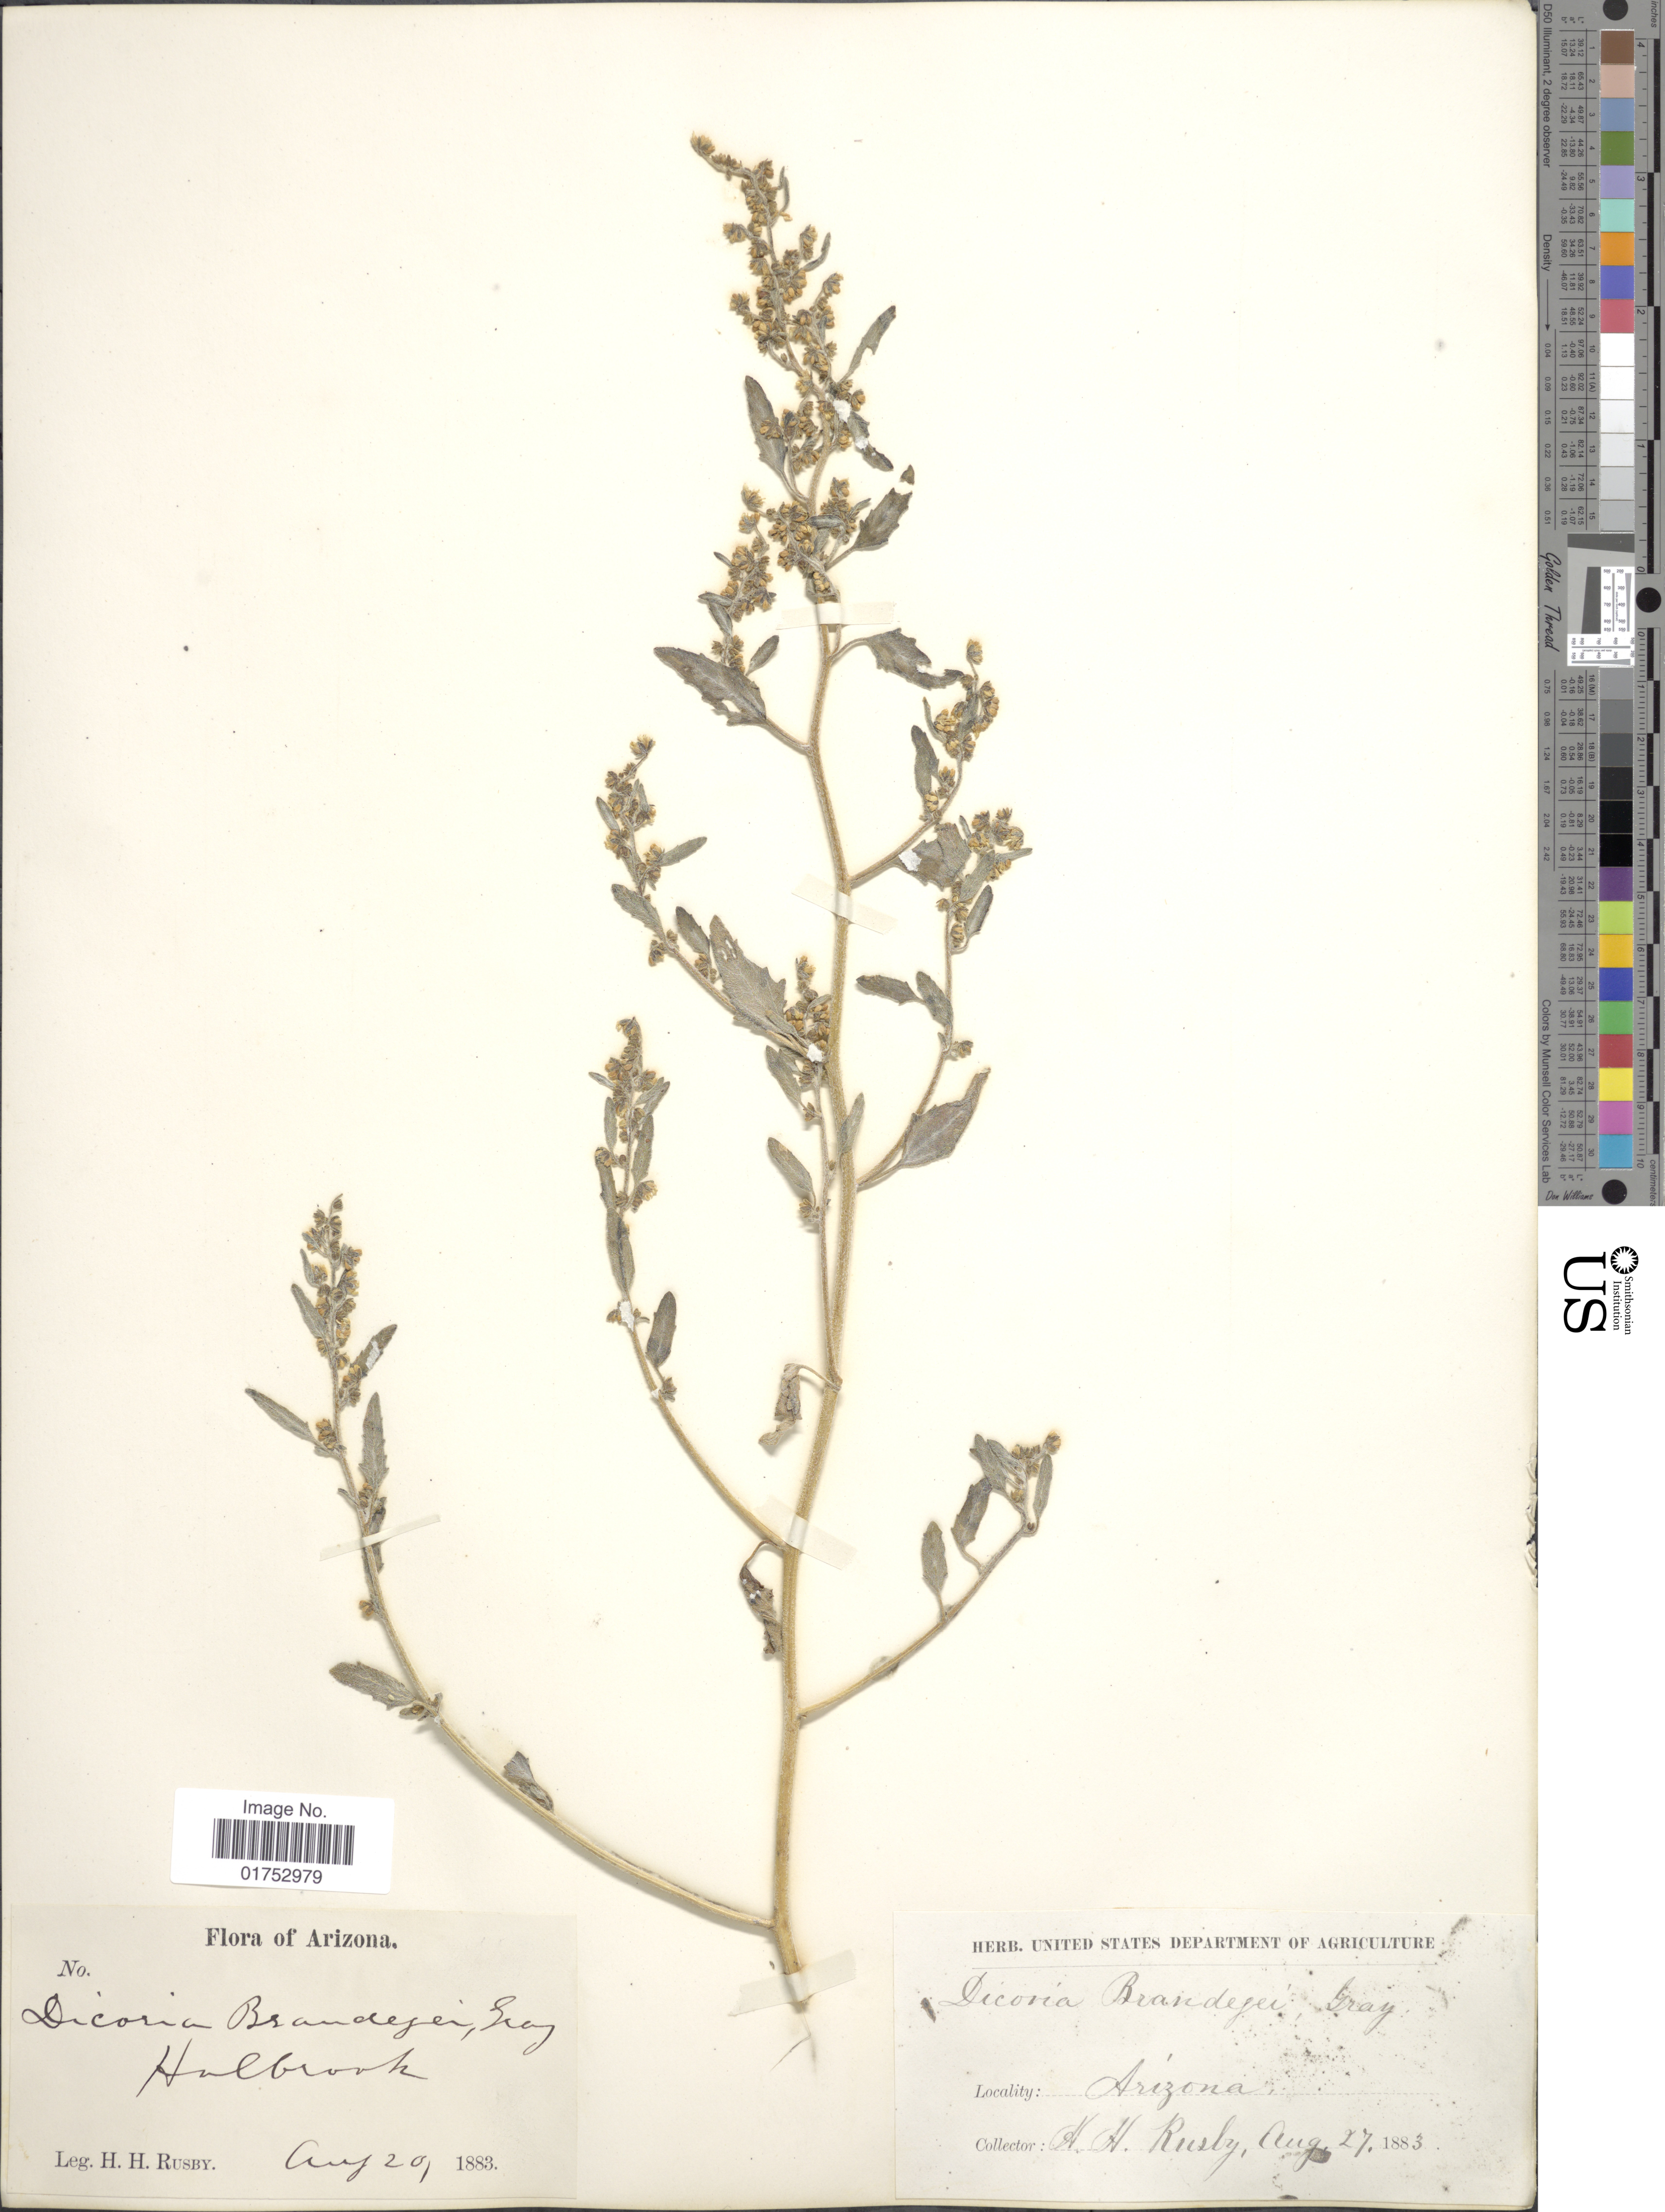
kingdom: Plantae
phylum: Tracheophyta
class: Magnoliopsida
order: Asterales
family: Asteraceae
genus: Dicoria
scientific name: Dicoria brandegeei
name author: A. Gray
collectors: H. H. Rusby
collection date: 1883-08-27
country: United States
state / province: Arizona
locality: Holbrook